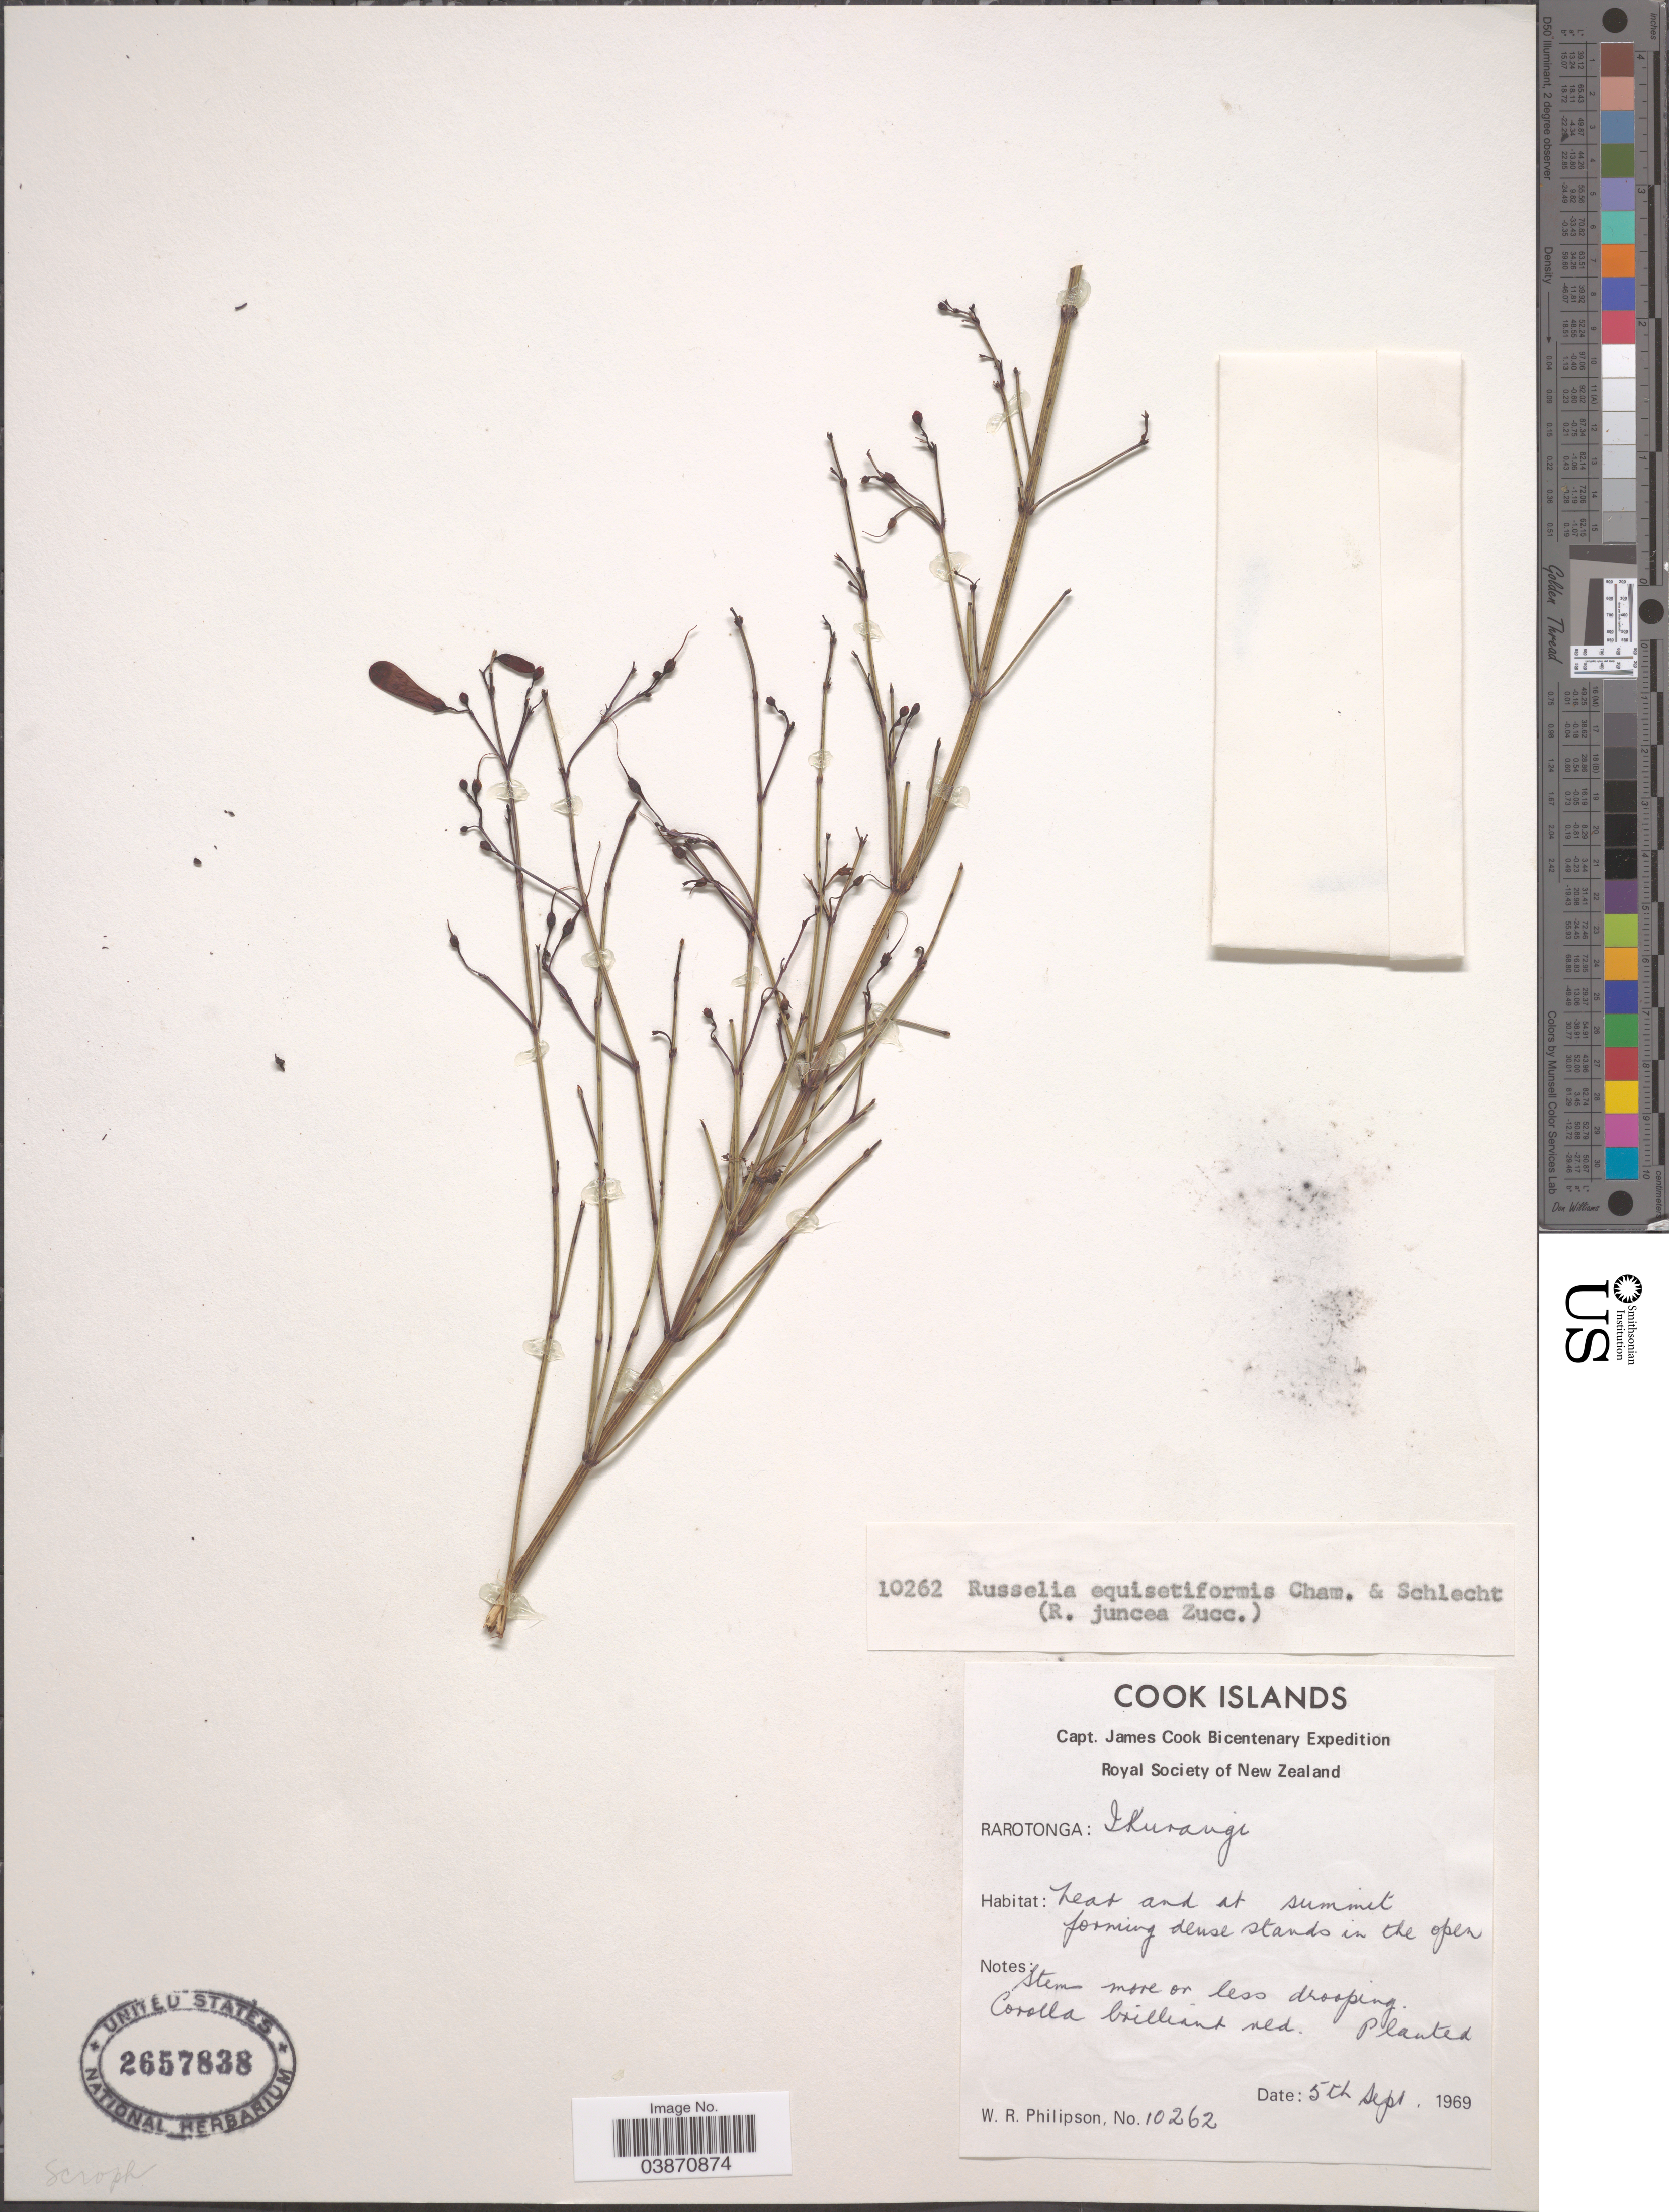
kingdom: Plantae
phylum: Tracheophyta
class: Magnoliopsida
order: Lamiales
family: Plantaginaceae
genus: Russelia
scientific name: Russelia equisetiformis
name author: Schltdl. & Cham.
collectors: W. R. Philipson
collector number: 10262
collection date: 1969-09-05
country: Cook Islands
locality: Rarotonga: Ikurangi.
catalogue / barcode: US 2657838